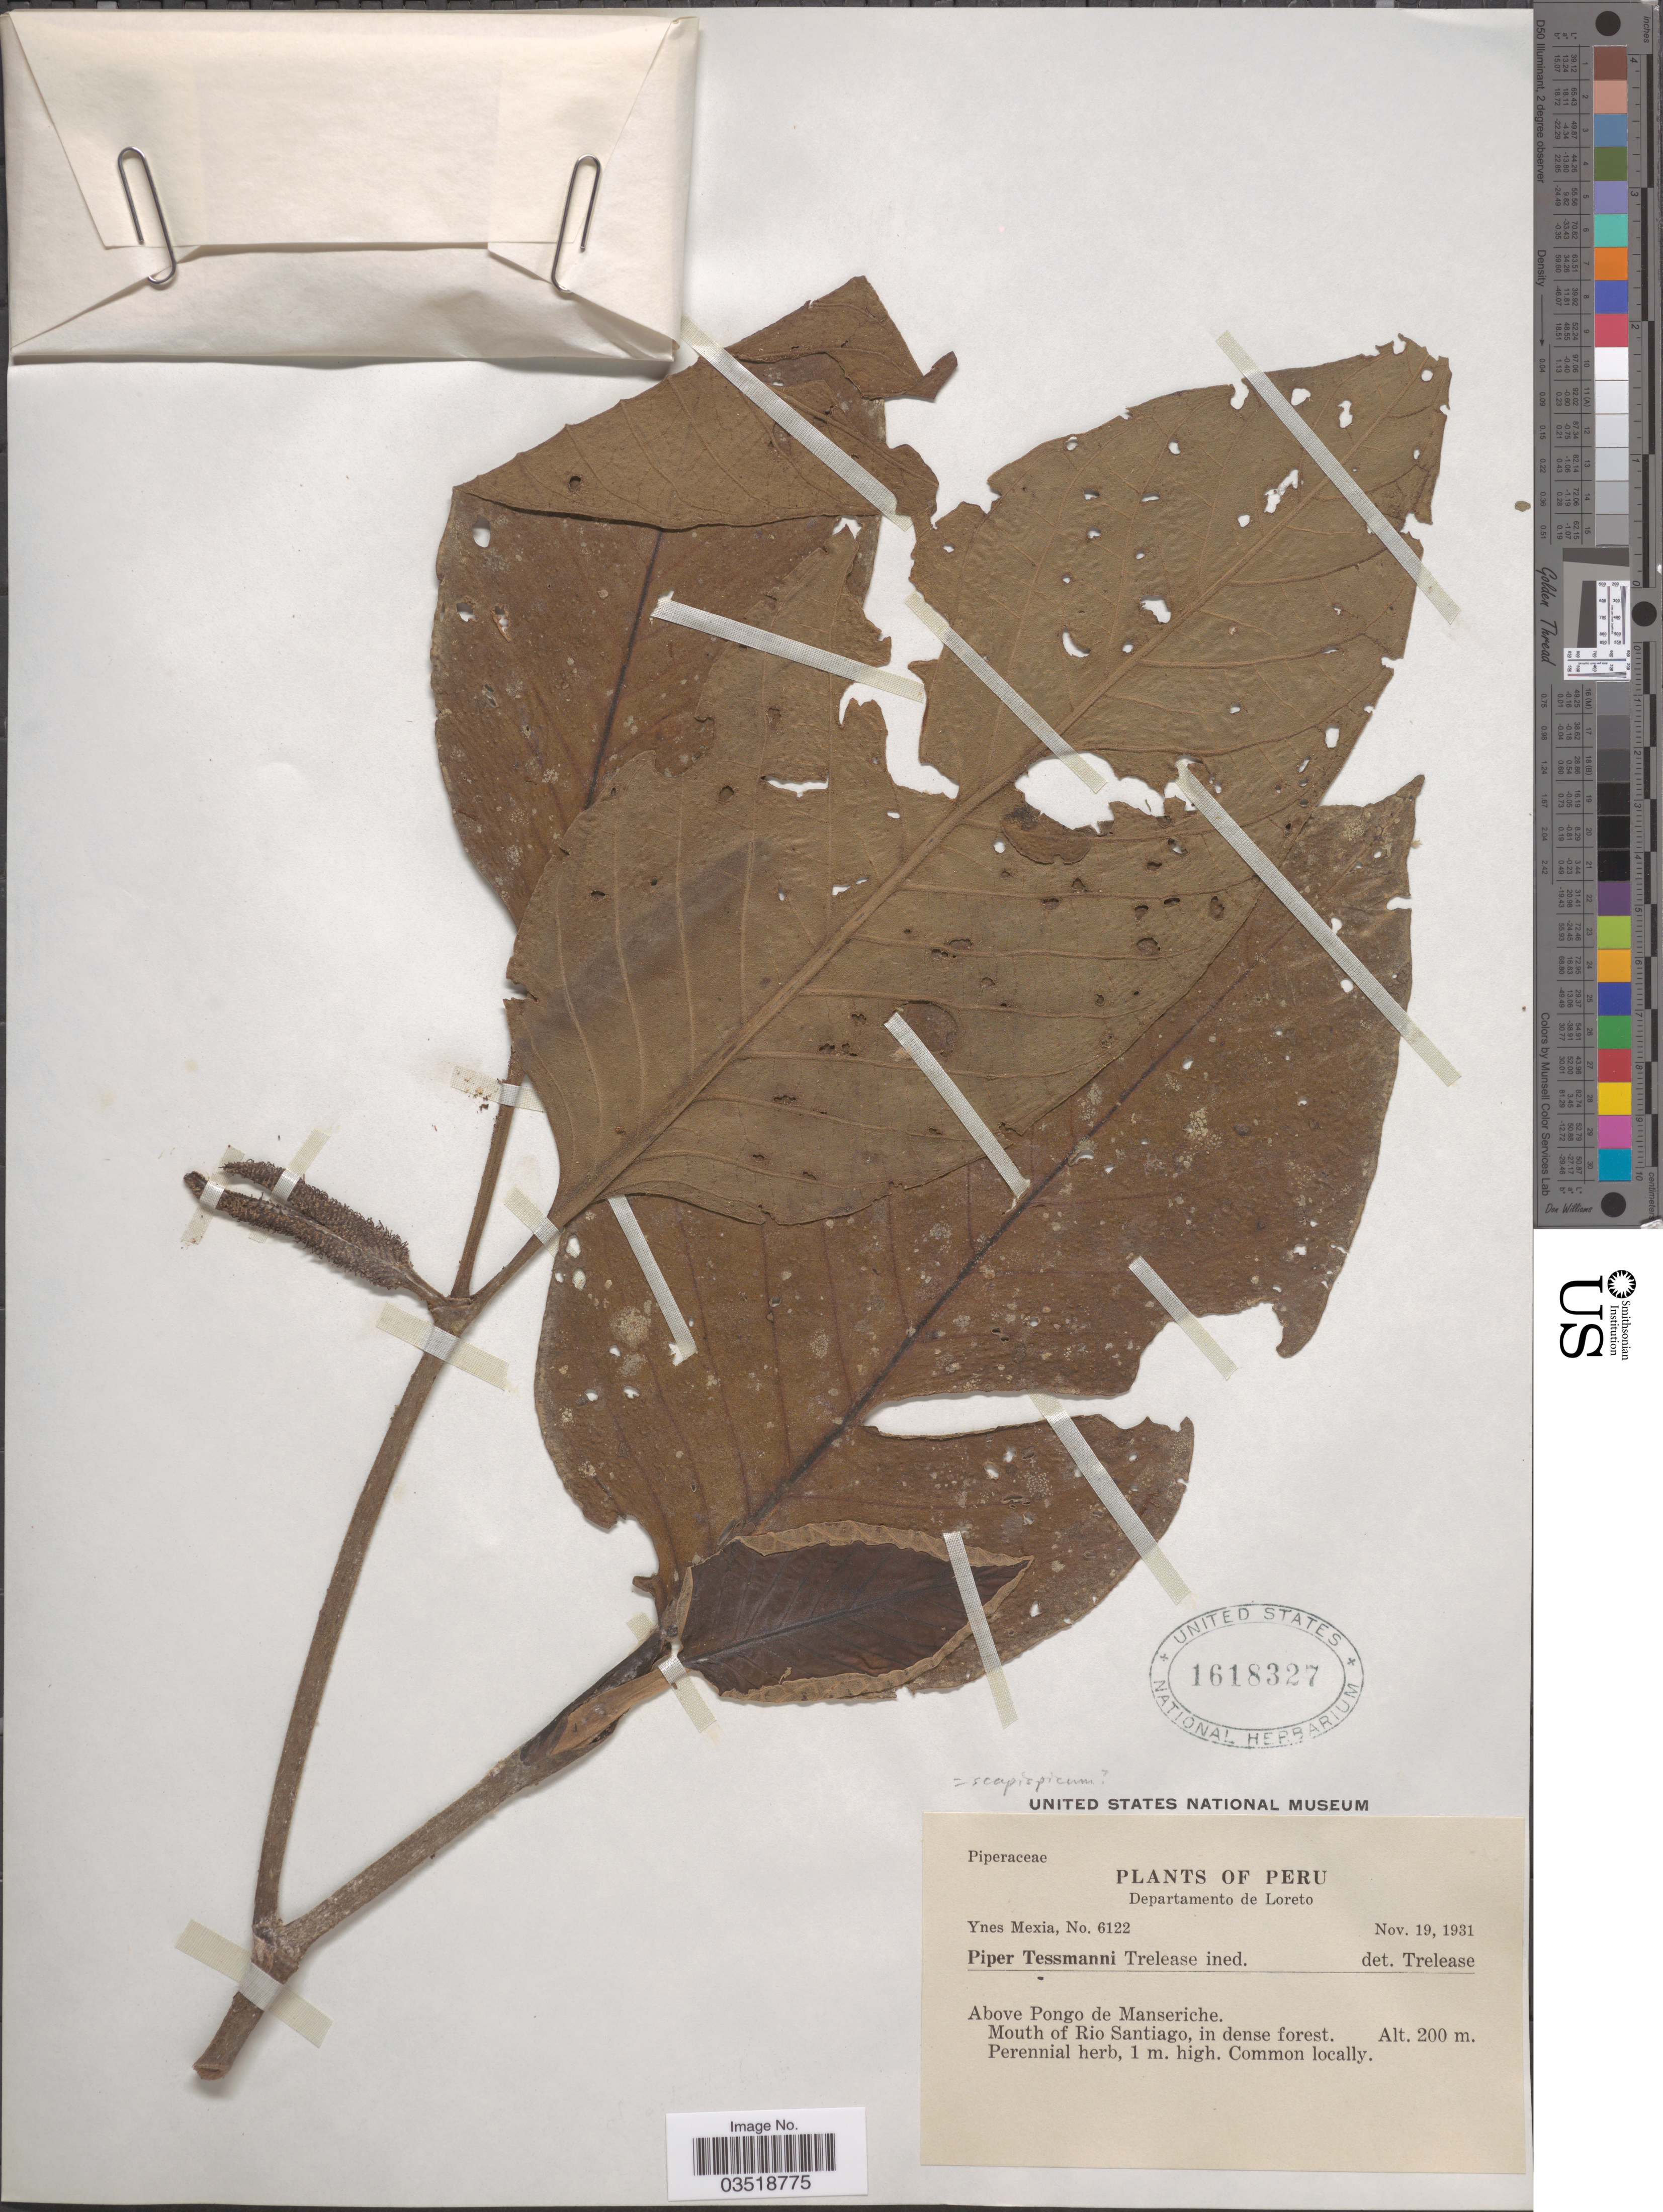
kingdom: Plantae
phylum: Tracheophyta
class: Magnoliopsida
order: Piperales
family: Piperaceae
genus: Piper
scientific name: Piper tessmannii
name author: Trel.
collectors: Y. Mexia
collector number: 6122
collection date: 1931-11-19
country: Peru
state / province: Loreto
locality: Departamento de Loreto. Above Pongo de Manseriche. Mouth of Rio Santiago.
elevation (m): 200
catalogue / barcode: US 1618327